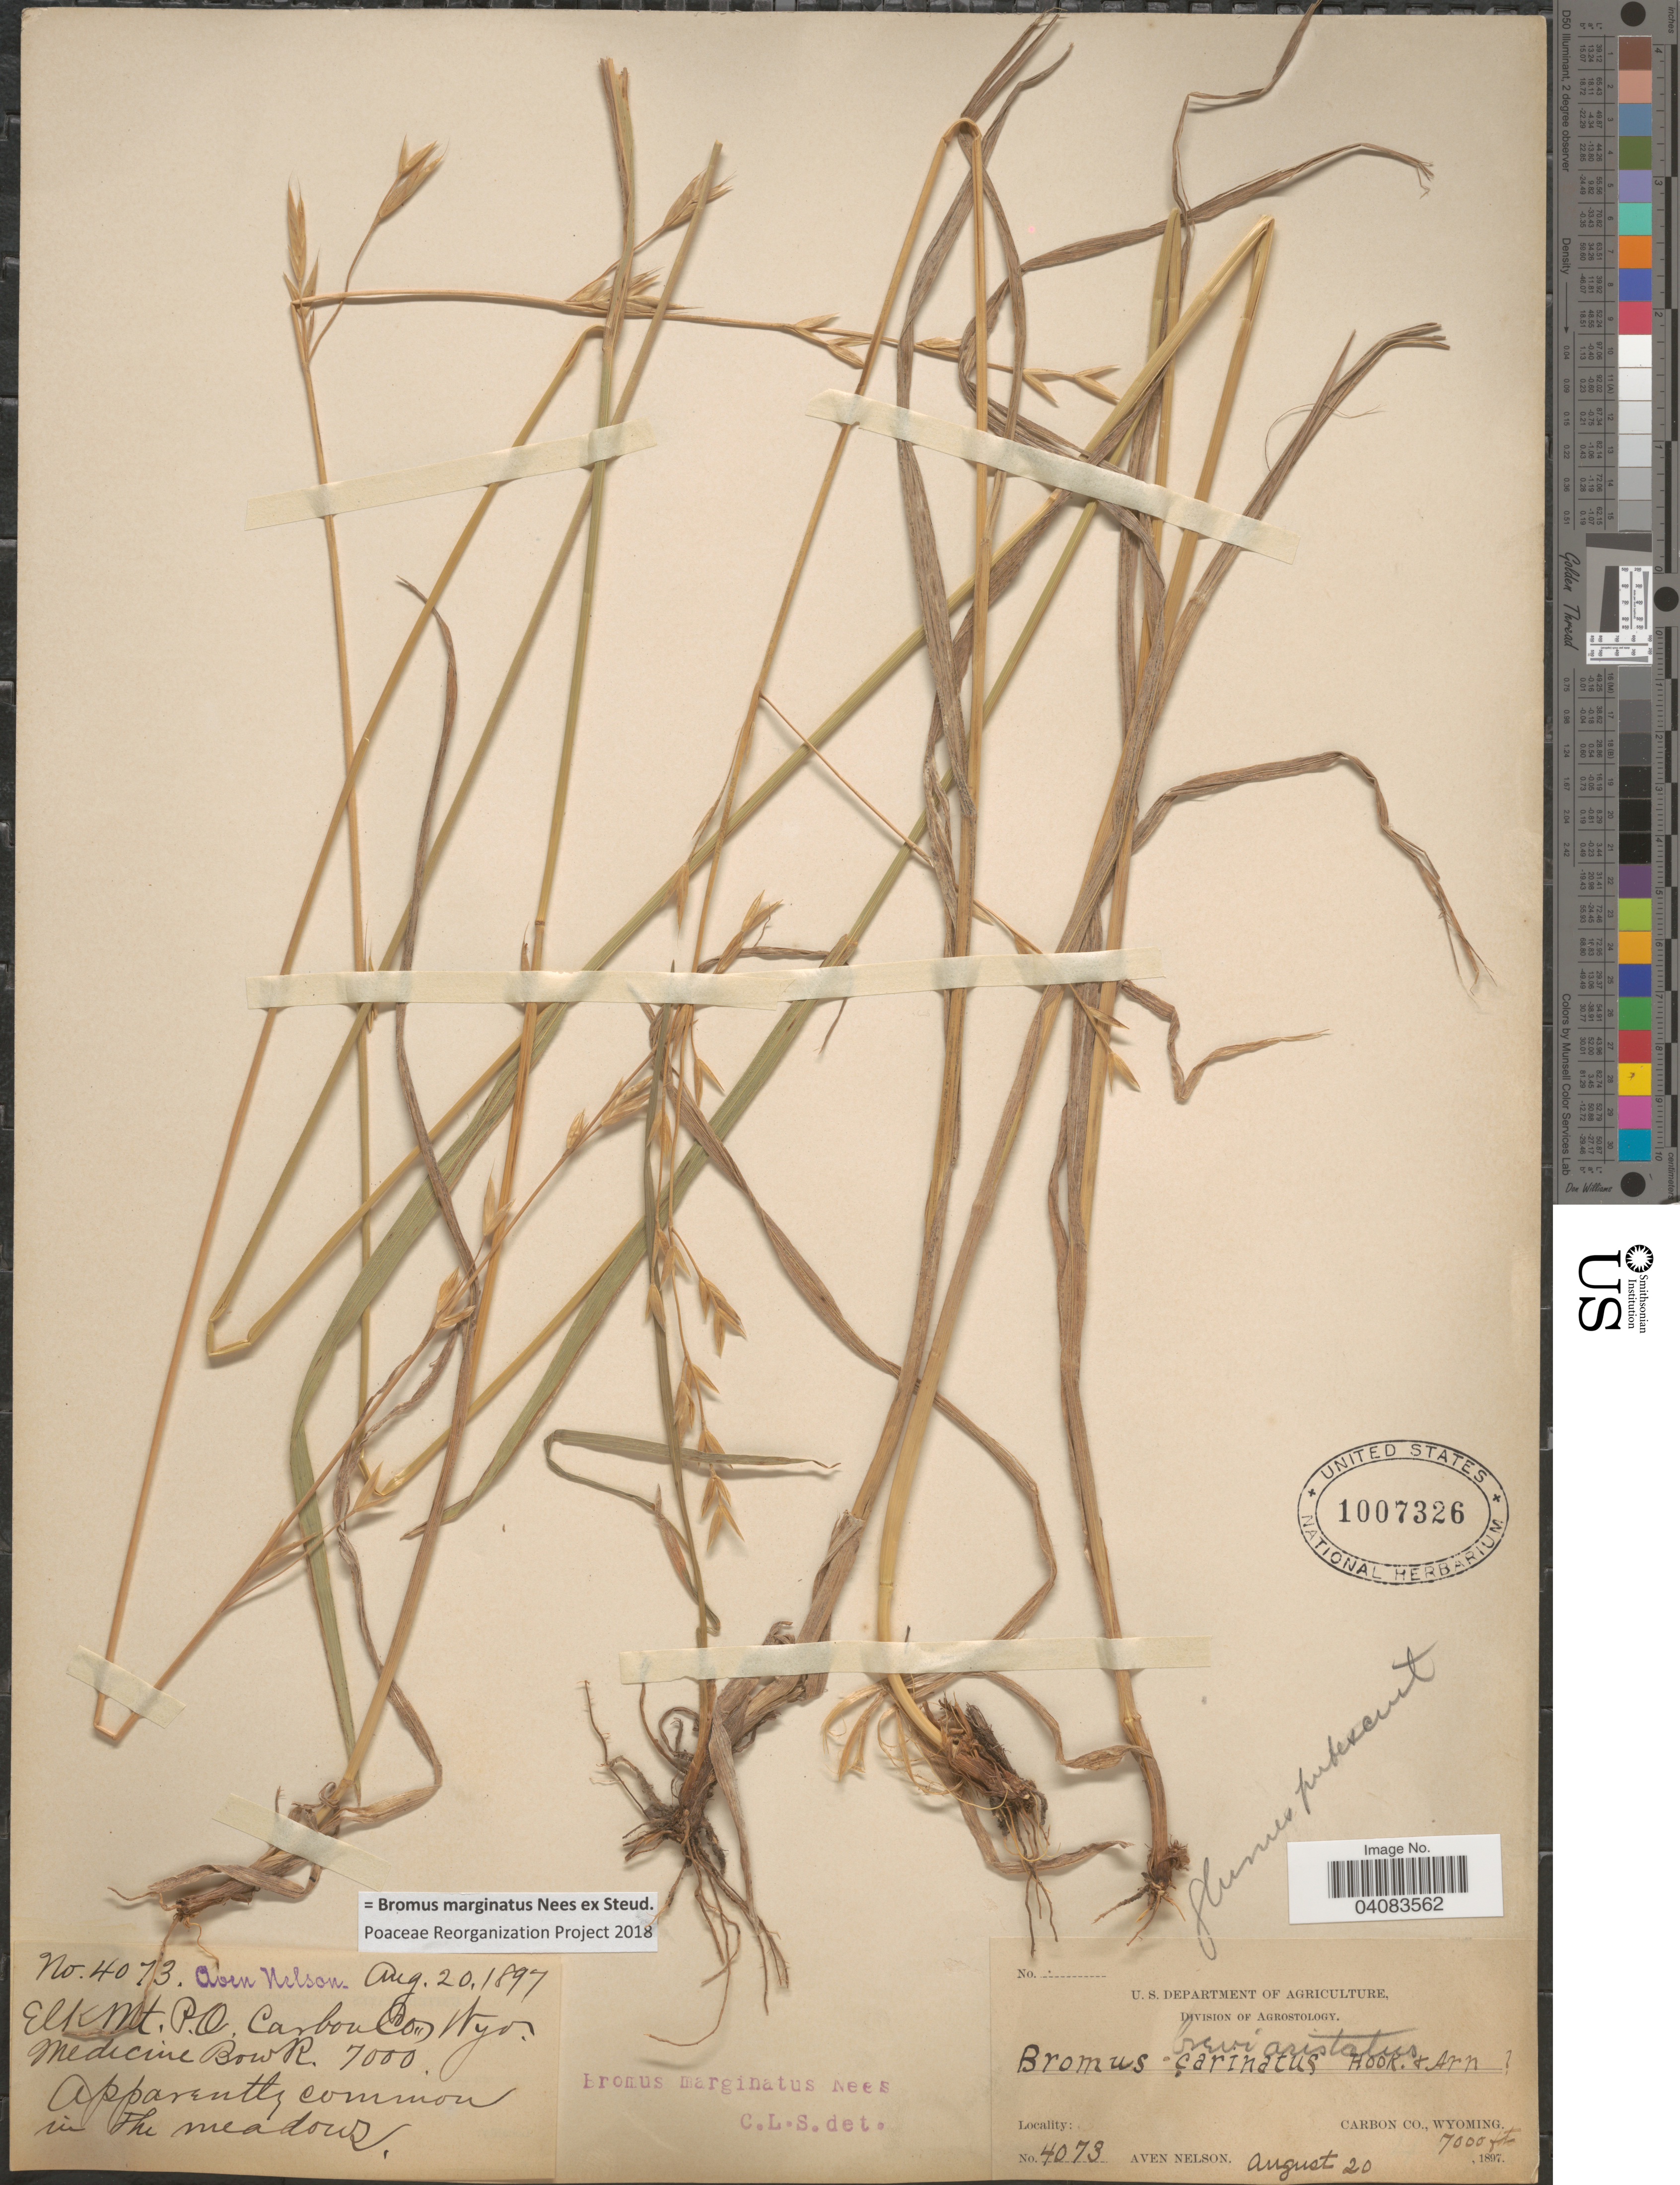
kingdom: Plantae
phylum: Tracheophyta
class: Liliopsida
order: Poales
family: Poaceae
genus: Bromus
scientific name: Bromus marginatus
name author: Nees ex Steud.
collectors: A. Nelson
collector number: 4073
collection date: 1897-08-20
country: United States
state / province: Wyoming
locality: Elk Mt. P.Q. Carbon Co. Medicine Bow R.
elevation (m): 2134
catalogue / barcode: US 1007326